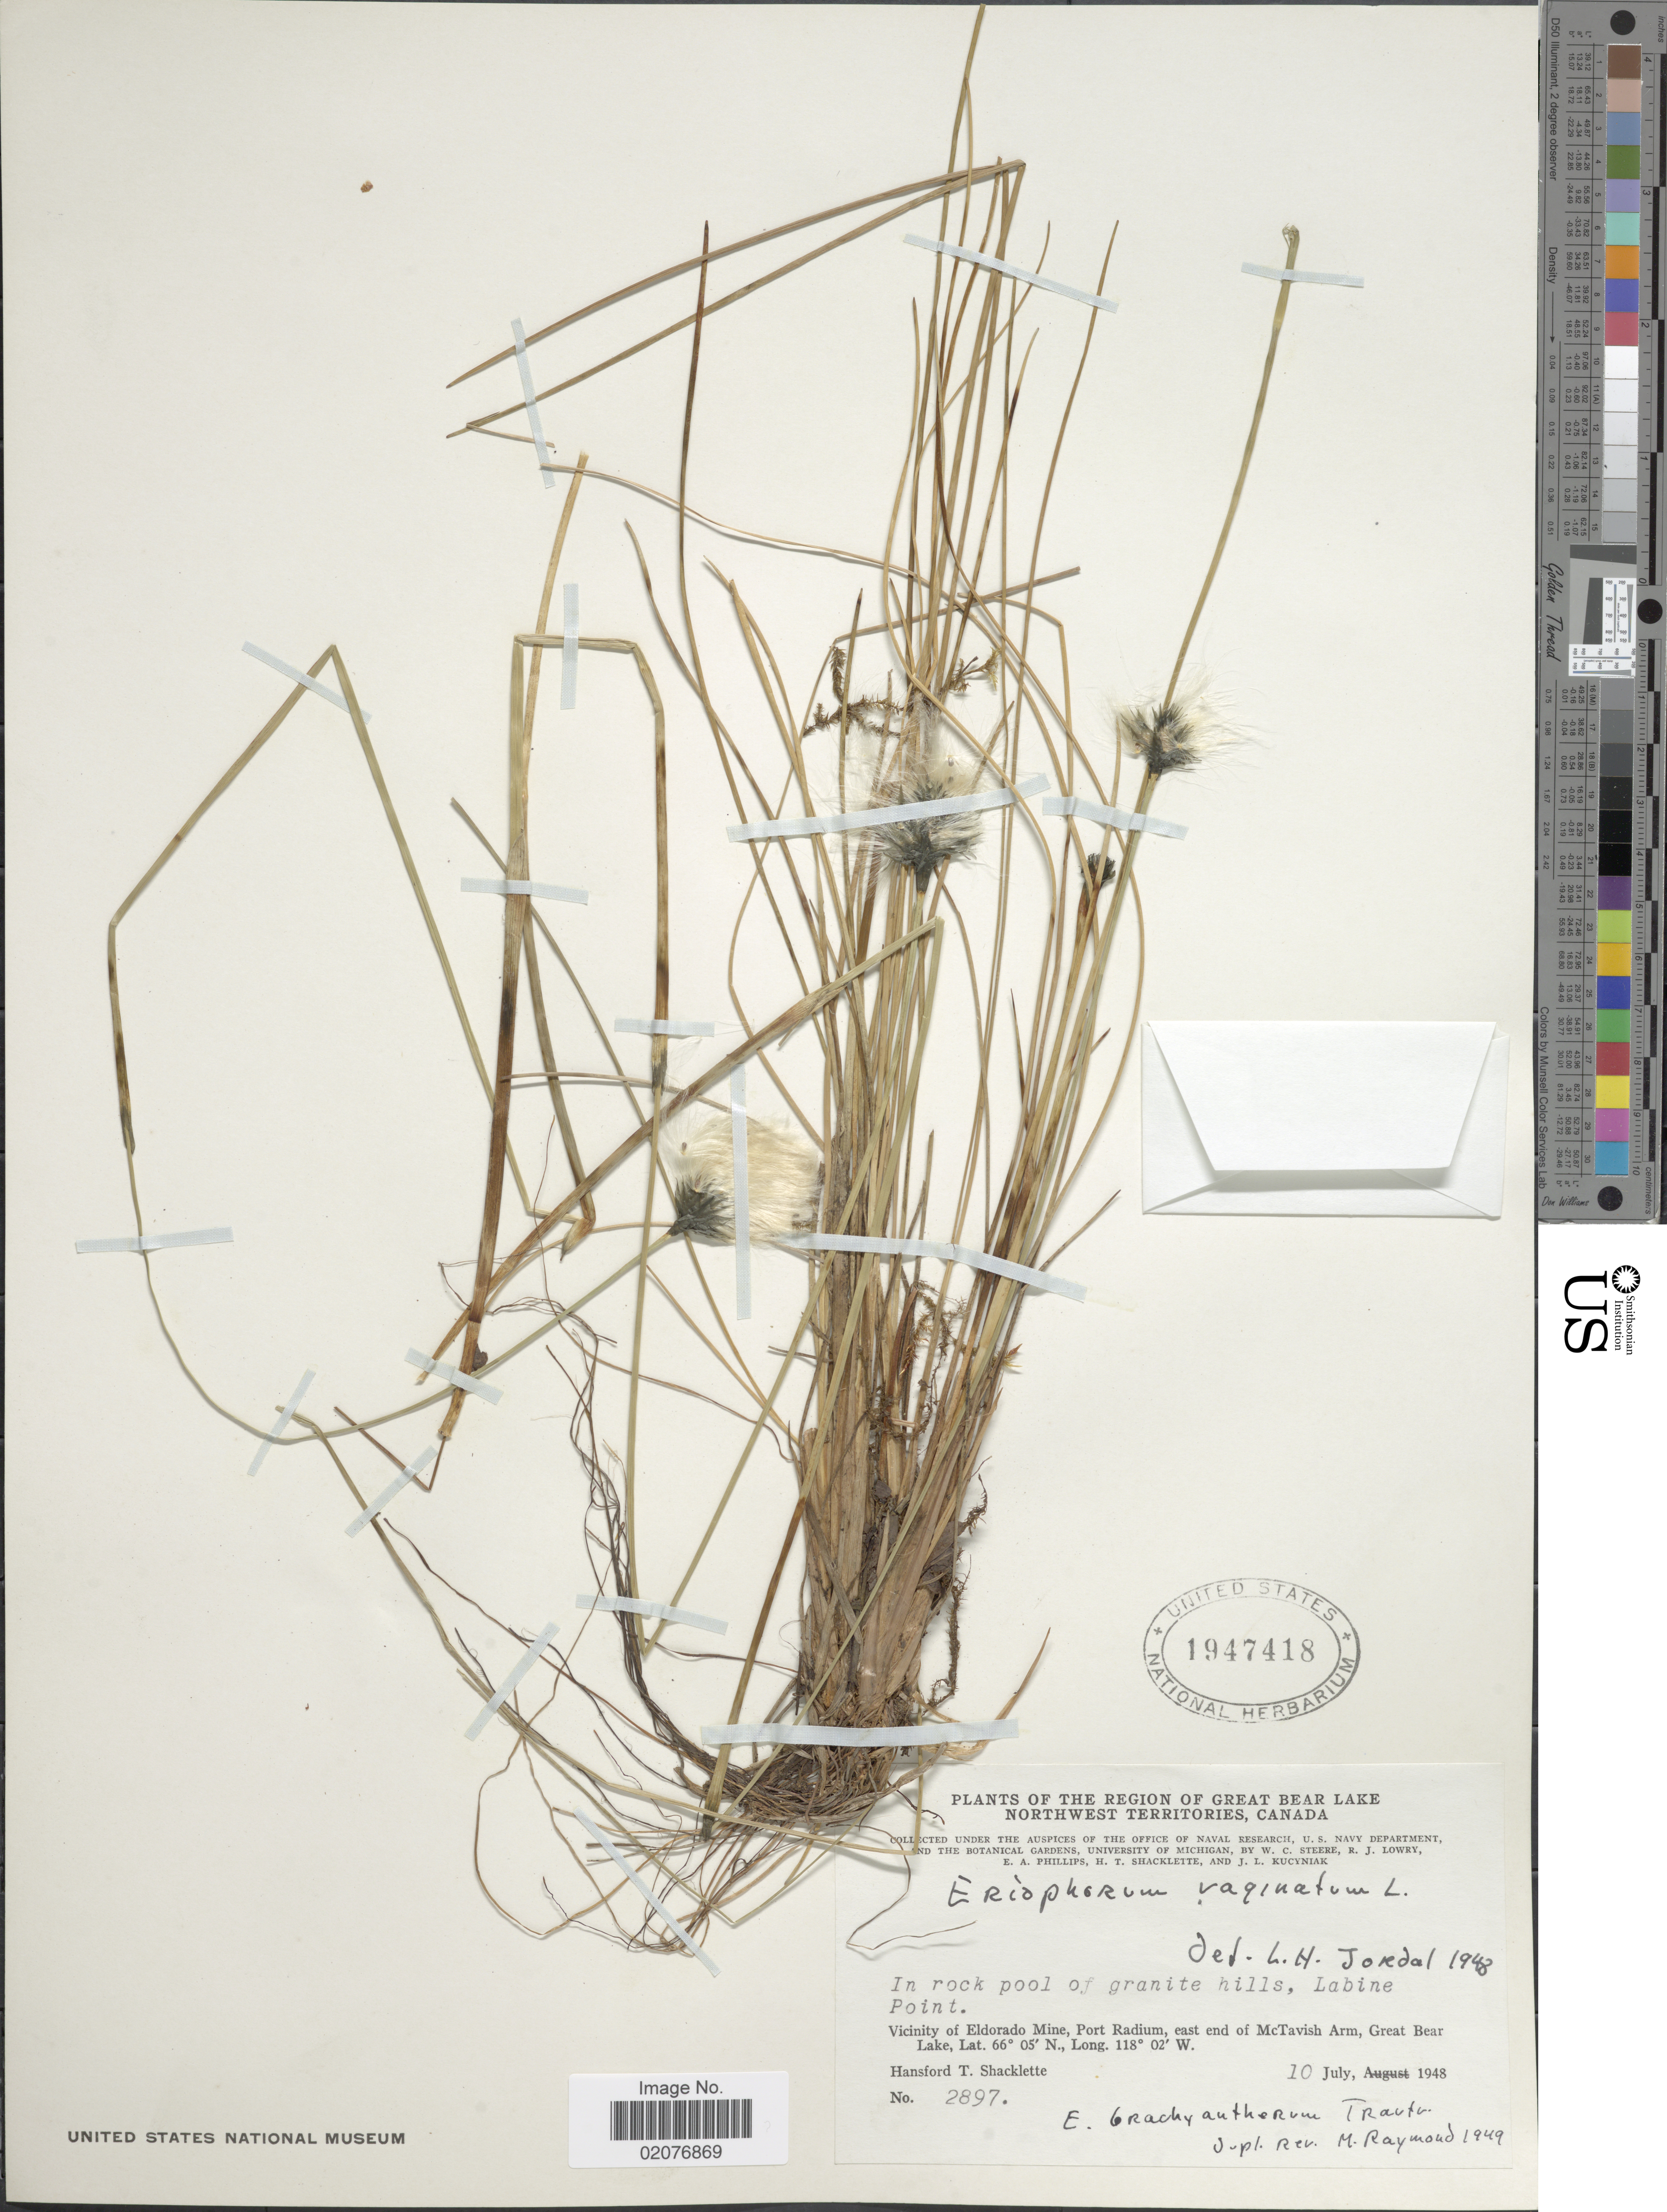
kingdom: Plantae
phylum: Tracheophyta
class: Liliopsida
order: Poales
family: Cyperaceae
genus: Eriophorum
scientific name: Eriophorum brachyantherum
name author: Trautv. & C.A. Mey.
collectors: H. Shacklette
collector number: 2897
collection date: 1948-07-10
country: Canada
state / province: Northwest Territories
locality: The region of Great Bear Lake, In rock pool of granite hills, Labine Point, Vicinity of Eldorado Mine, Port Radium, east end of MvTavish Arm, Great Bear Lake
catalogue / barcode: US 1947418